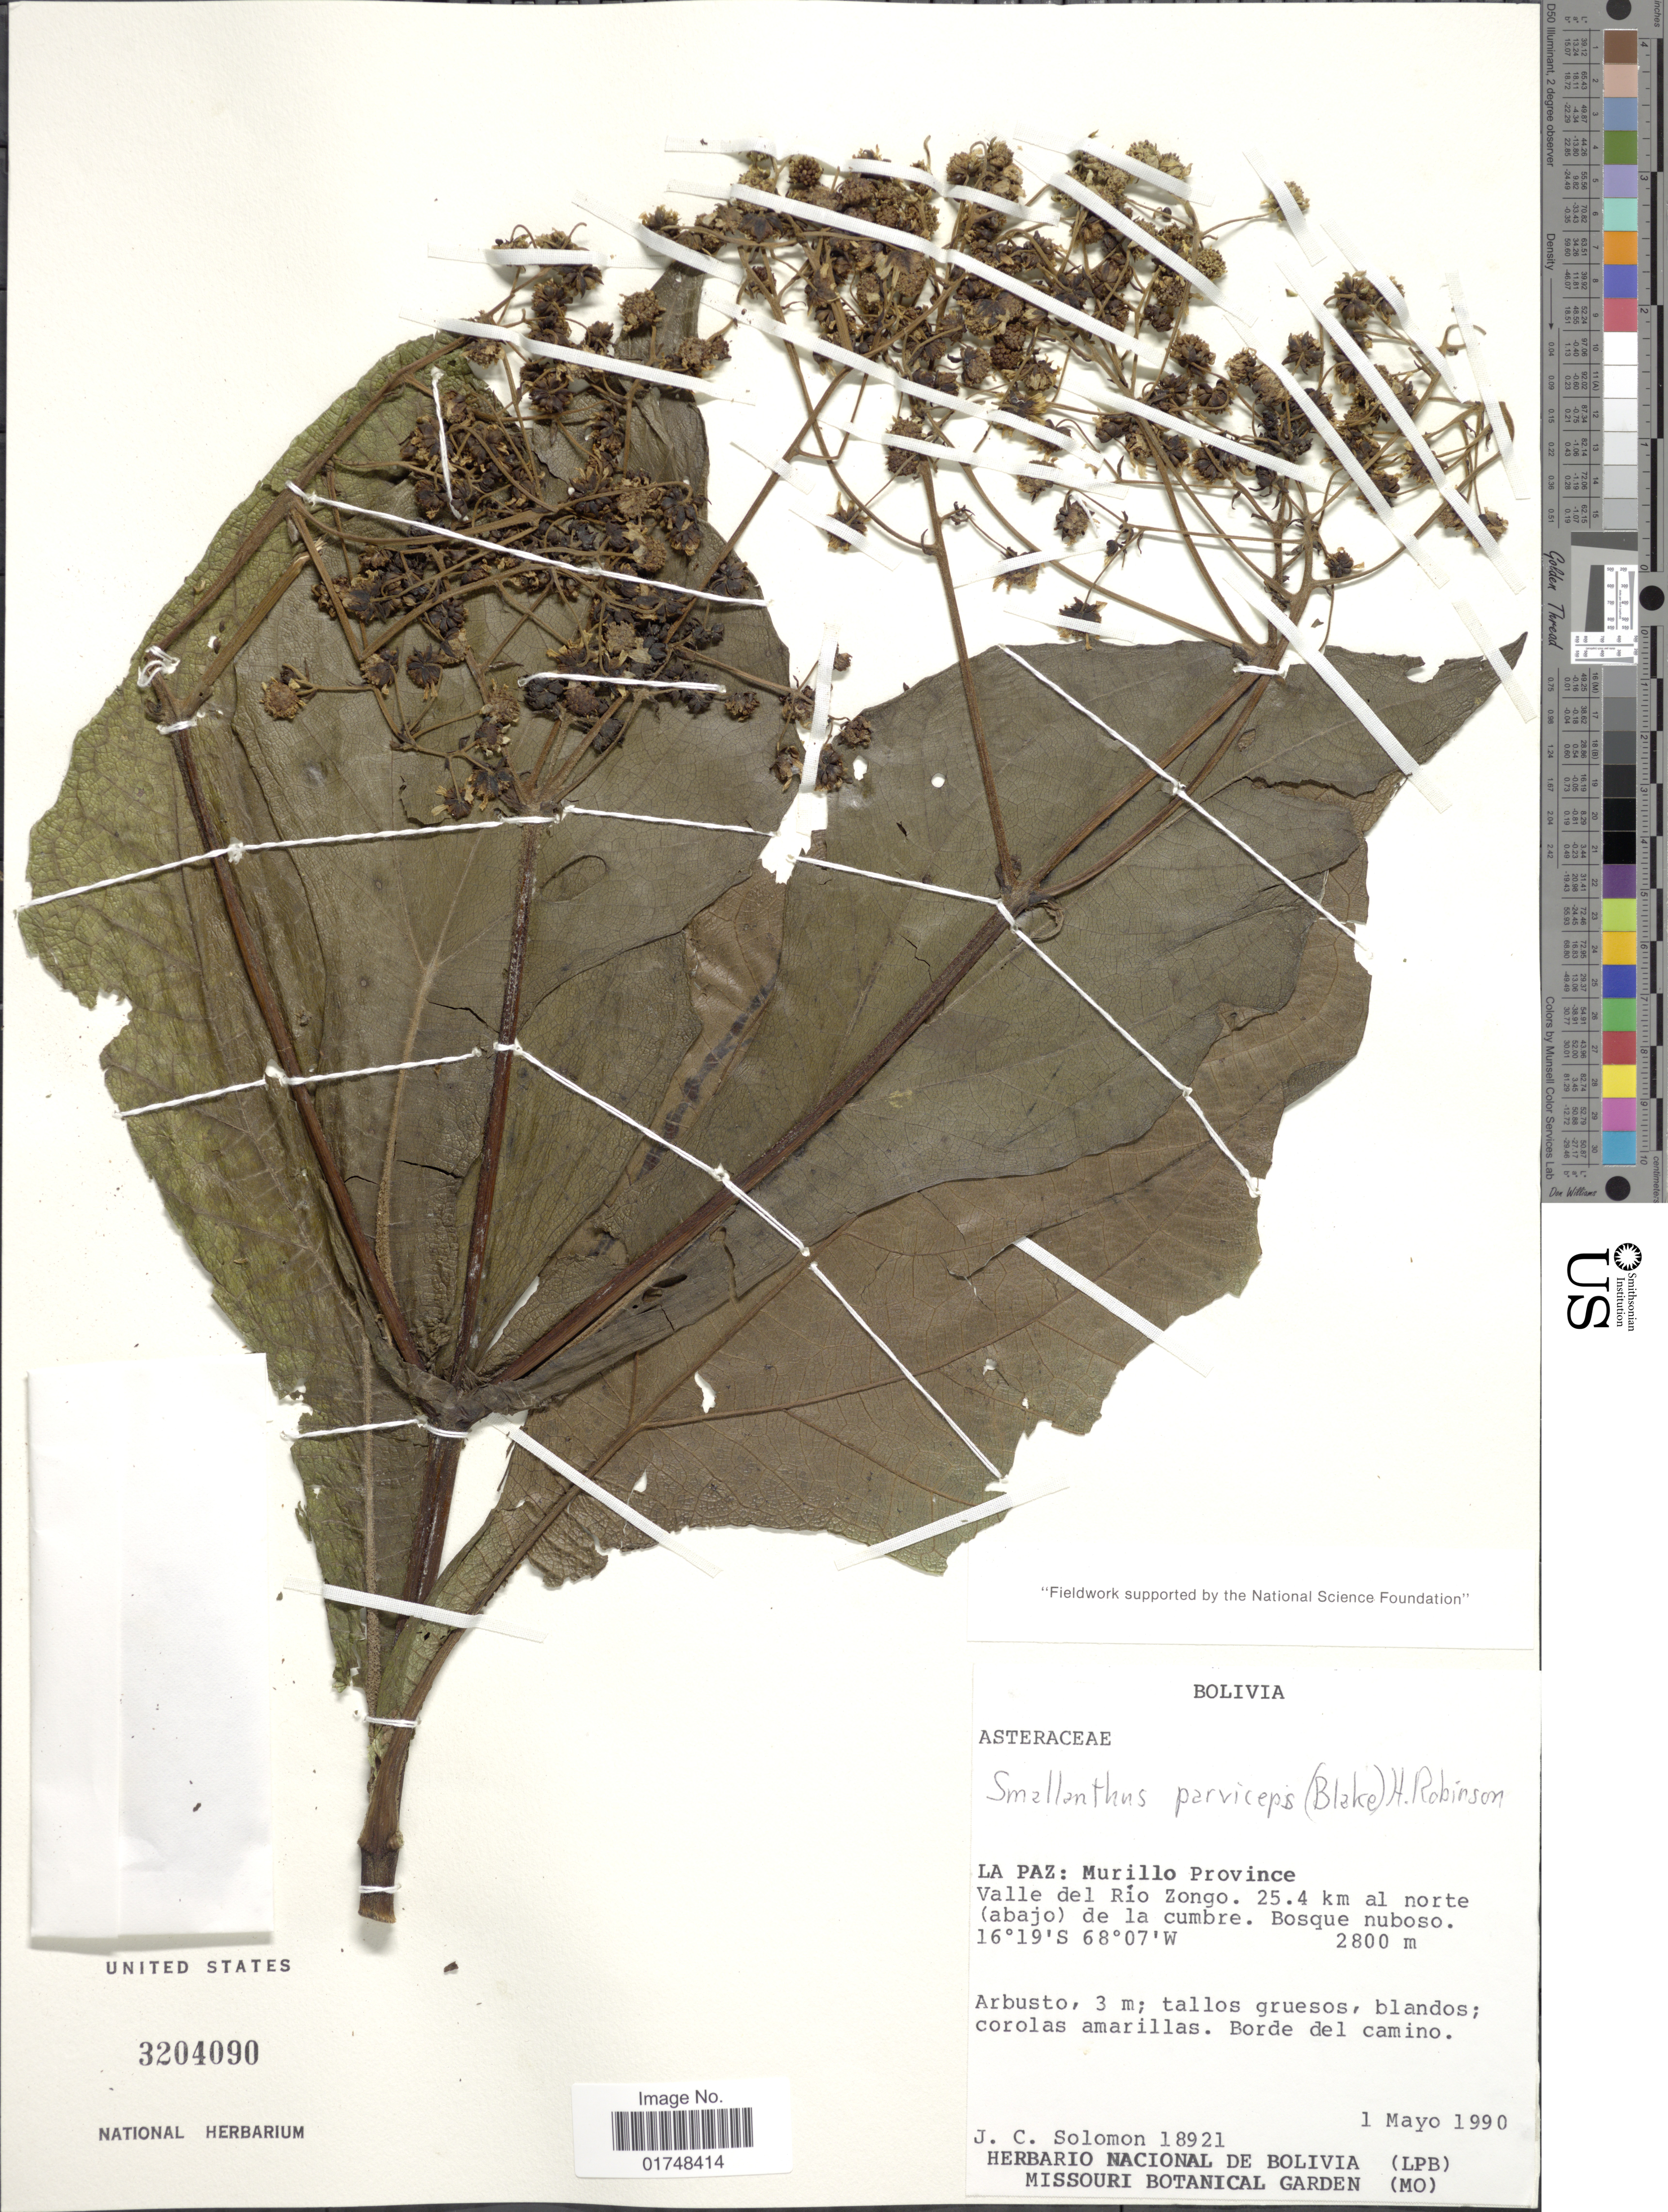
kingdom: Plantae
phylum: Tracheophyta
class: Magnoliopsida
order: Asterales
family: Asteraceae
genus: Smallanthus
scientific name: Smallanthus parviceps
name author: (S.F. Blake) H. Rob.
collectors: J. C. Solomon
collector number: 18921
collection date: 1990-05-01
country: Bolivia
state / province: La Paz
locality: Murillo Province, Valle del Rio Zongo, 25.4 km al norte (abajo) de la cumbre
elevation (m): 2800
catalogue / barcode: US 3204090